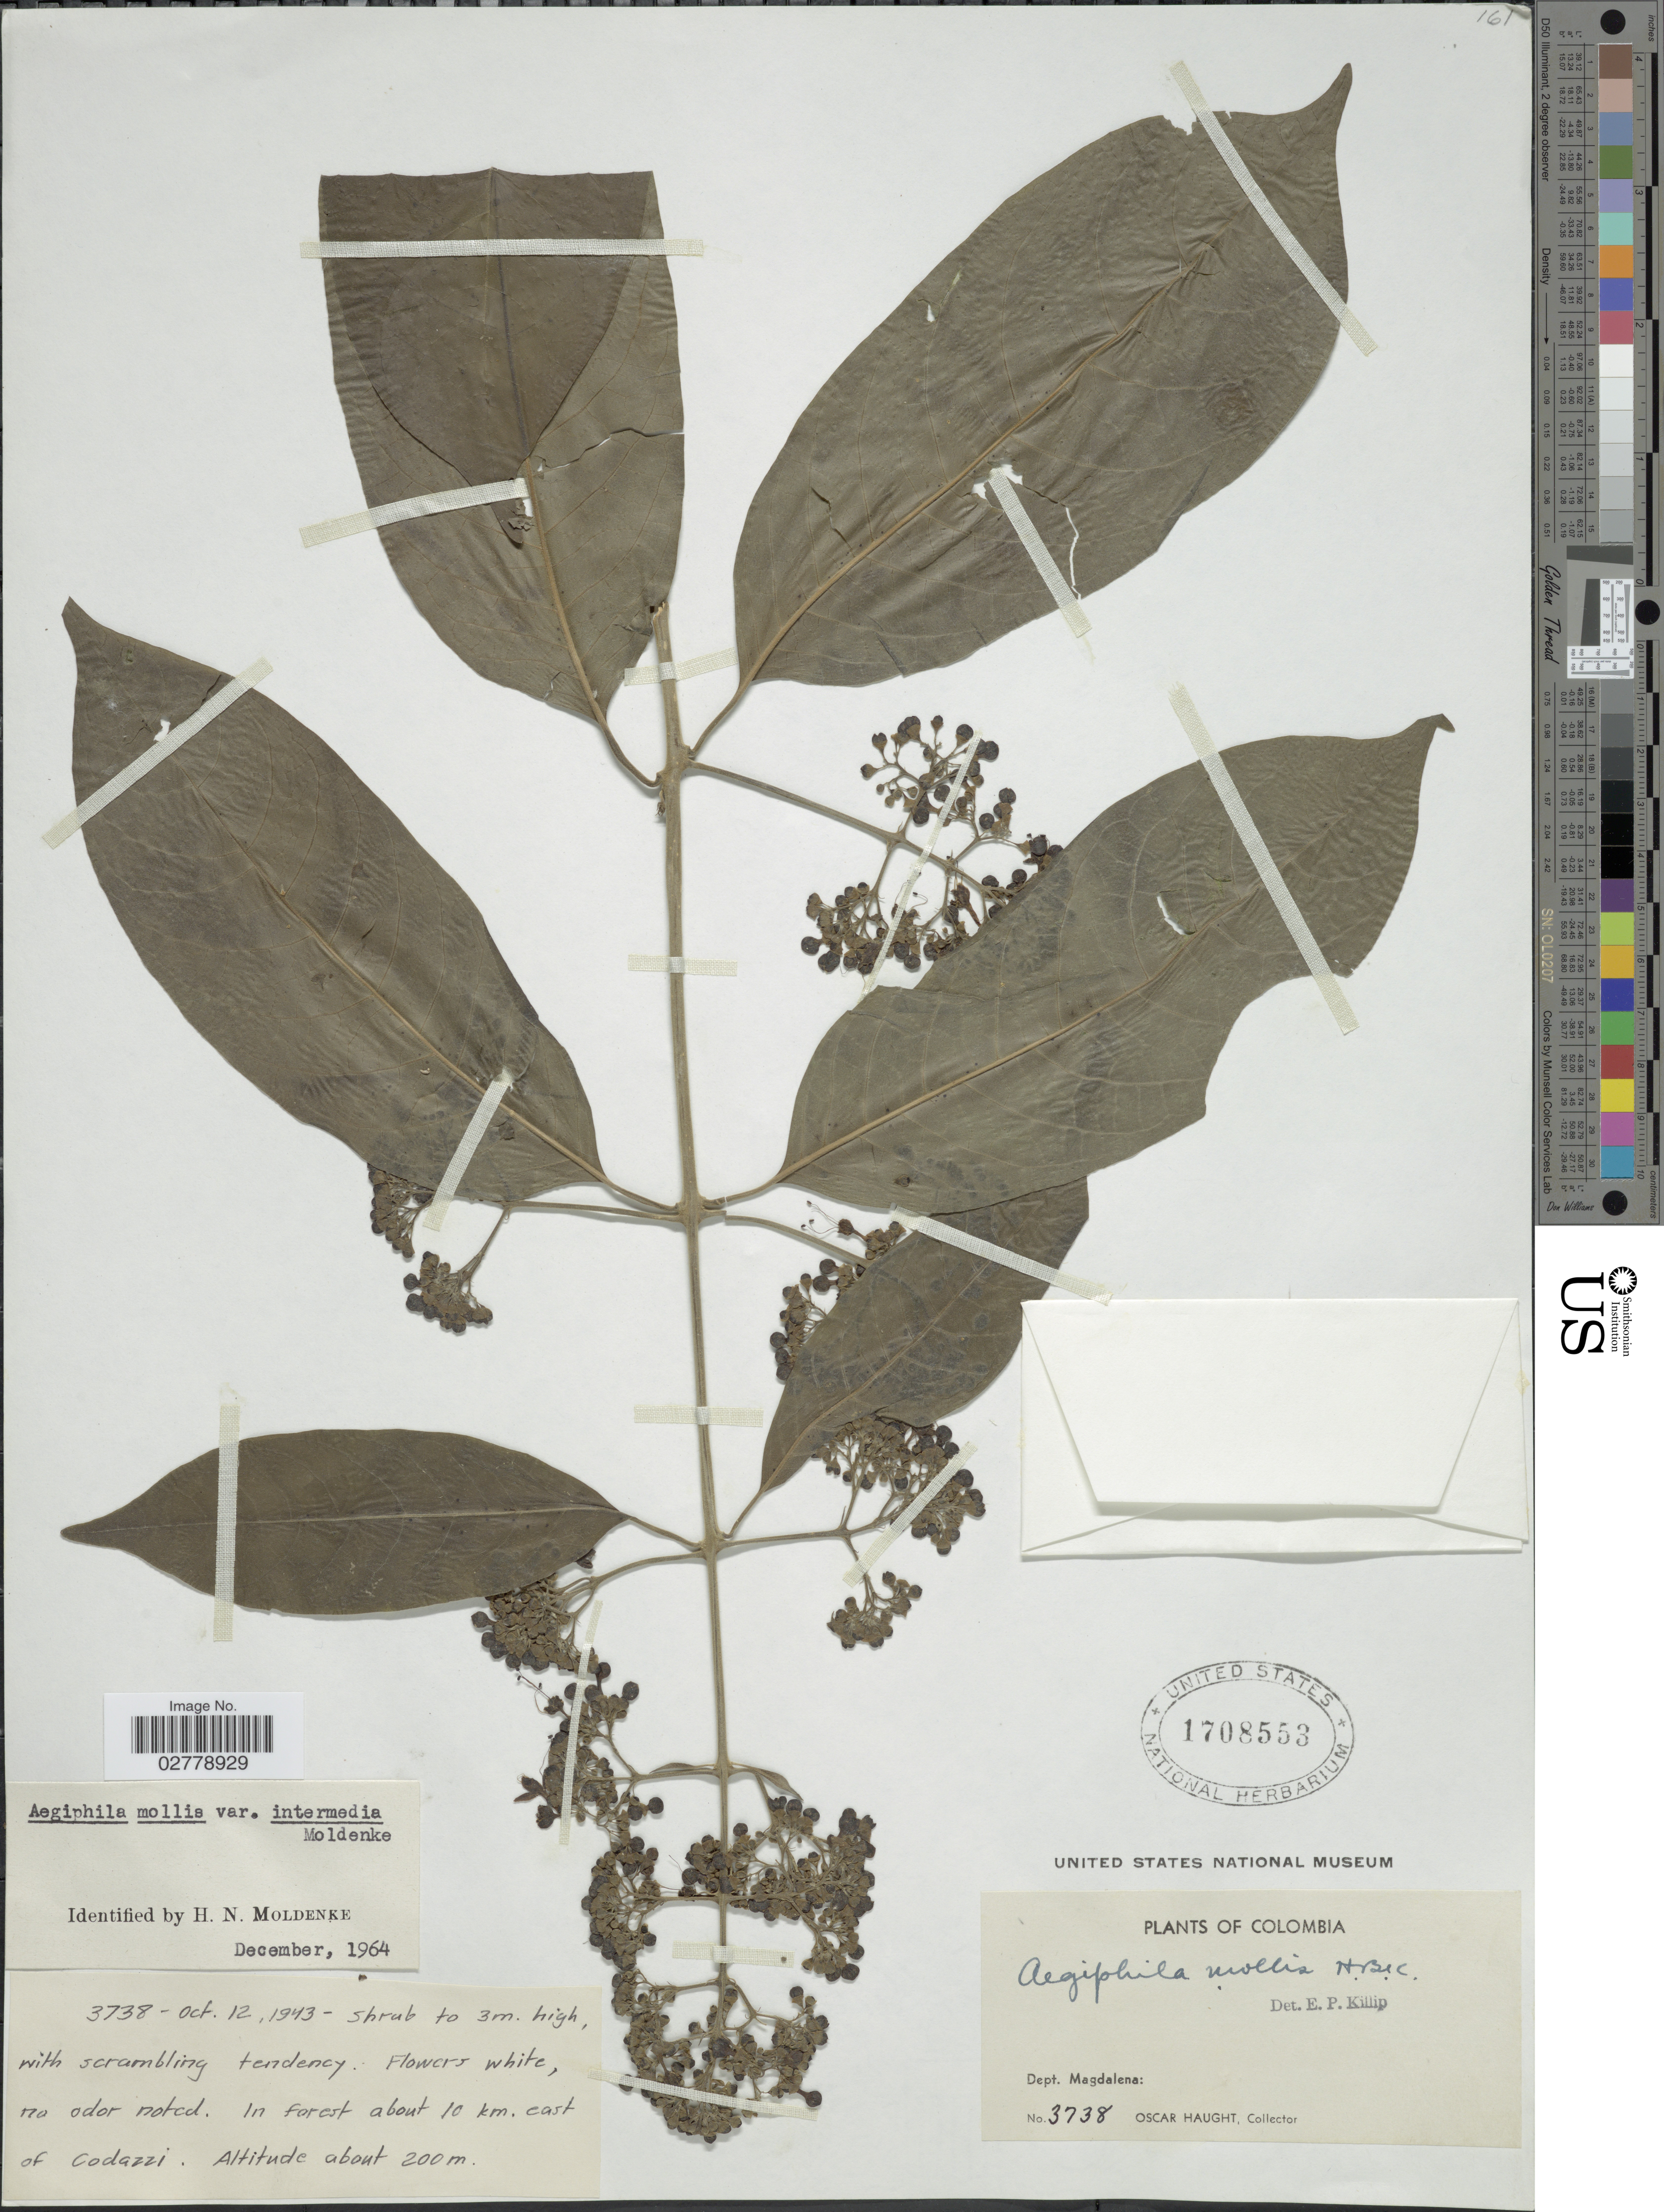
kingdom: Plantae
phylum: Tracheophyta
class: Magnoliopsida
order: Lamiales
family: Lamiaceae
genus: Aegiphila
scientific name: Aegiphila mollis var. intermedia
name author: Moldenke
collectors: O. L. Haught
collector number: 3738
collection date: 1943-10-12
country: Colombia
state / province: Magdalena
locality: In forest about 10 km. east of Codazzi.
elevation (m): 200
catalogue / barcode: US 1708553